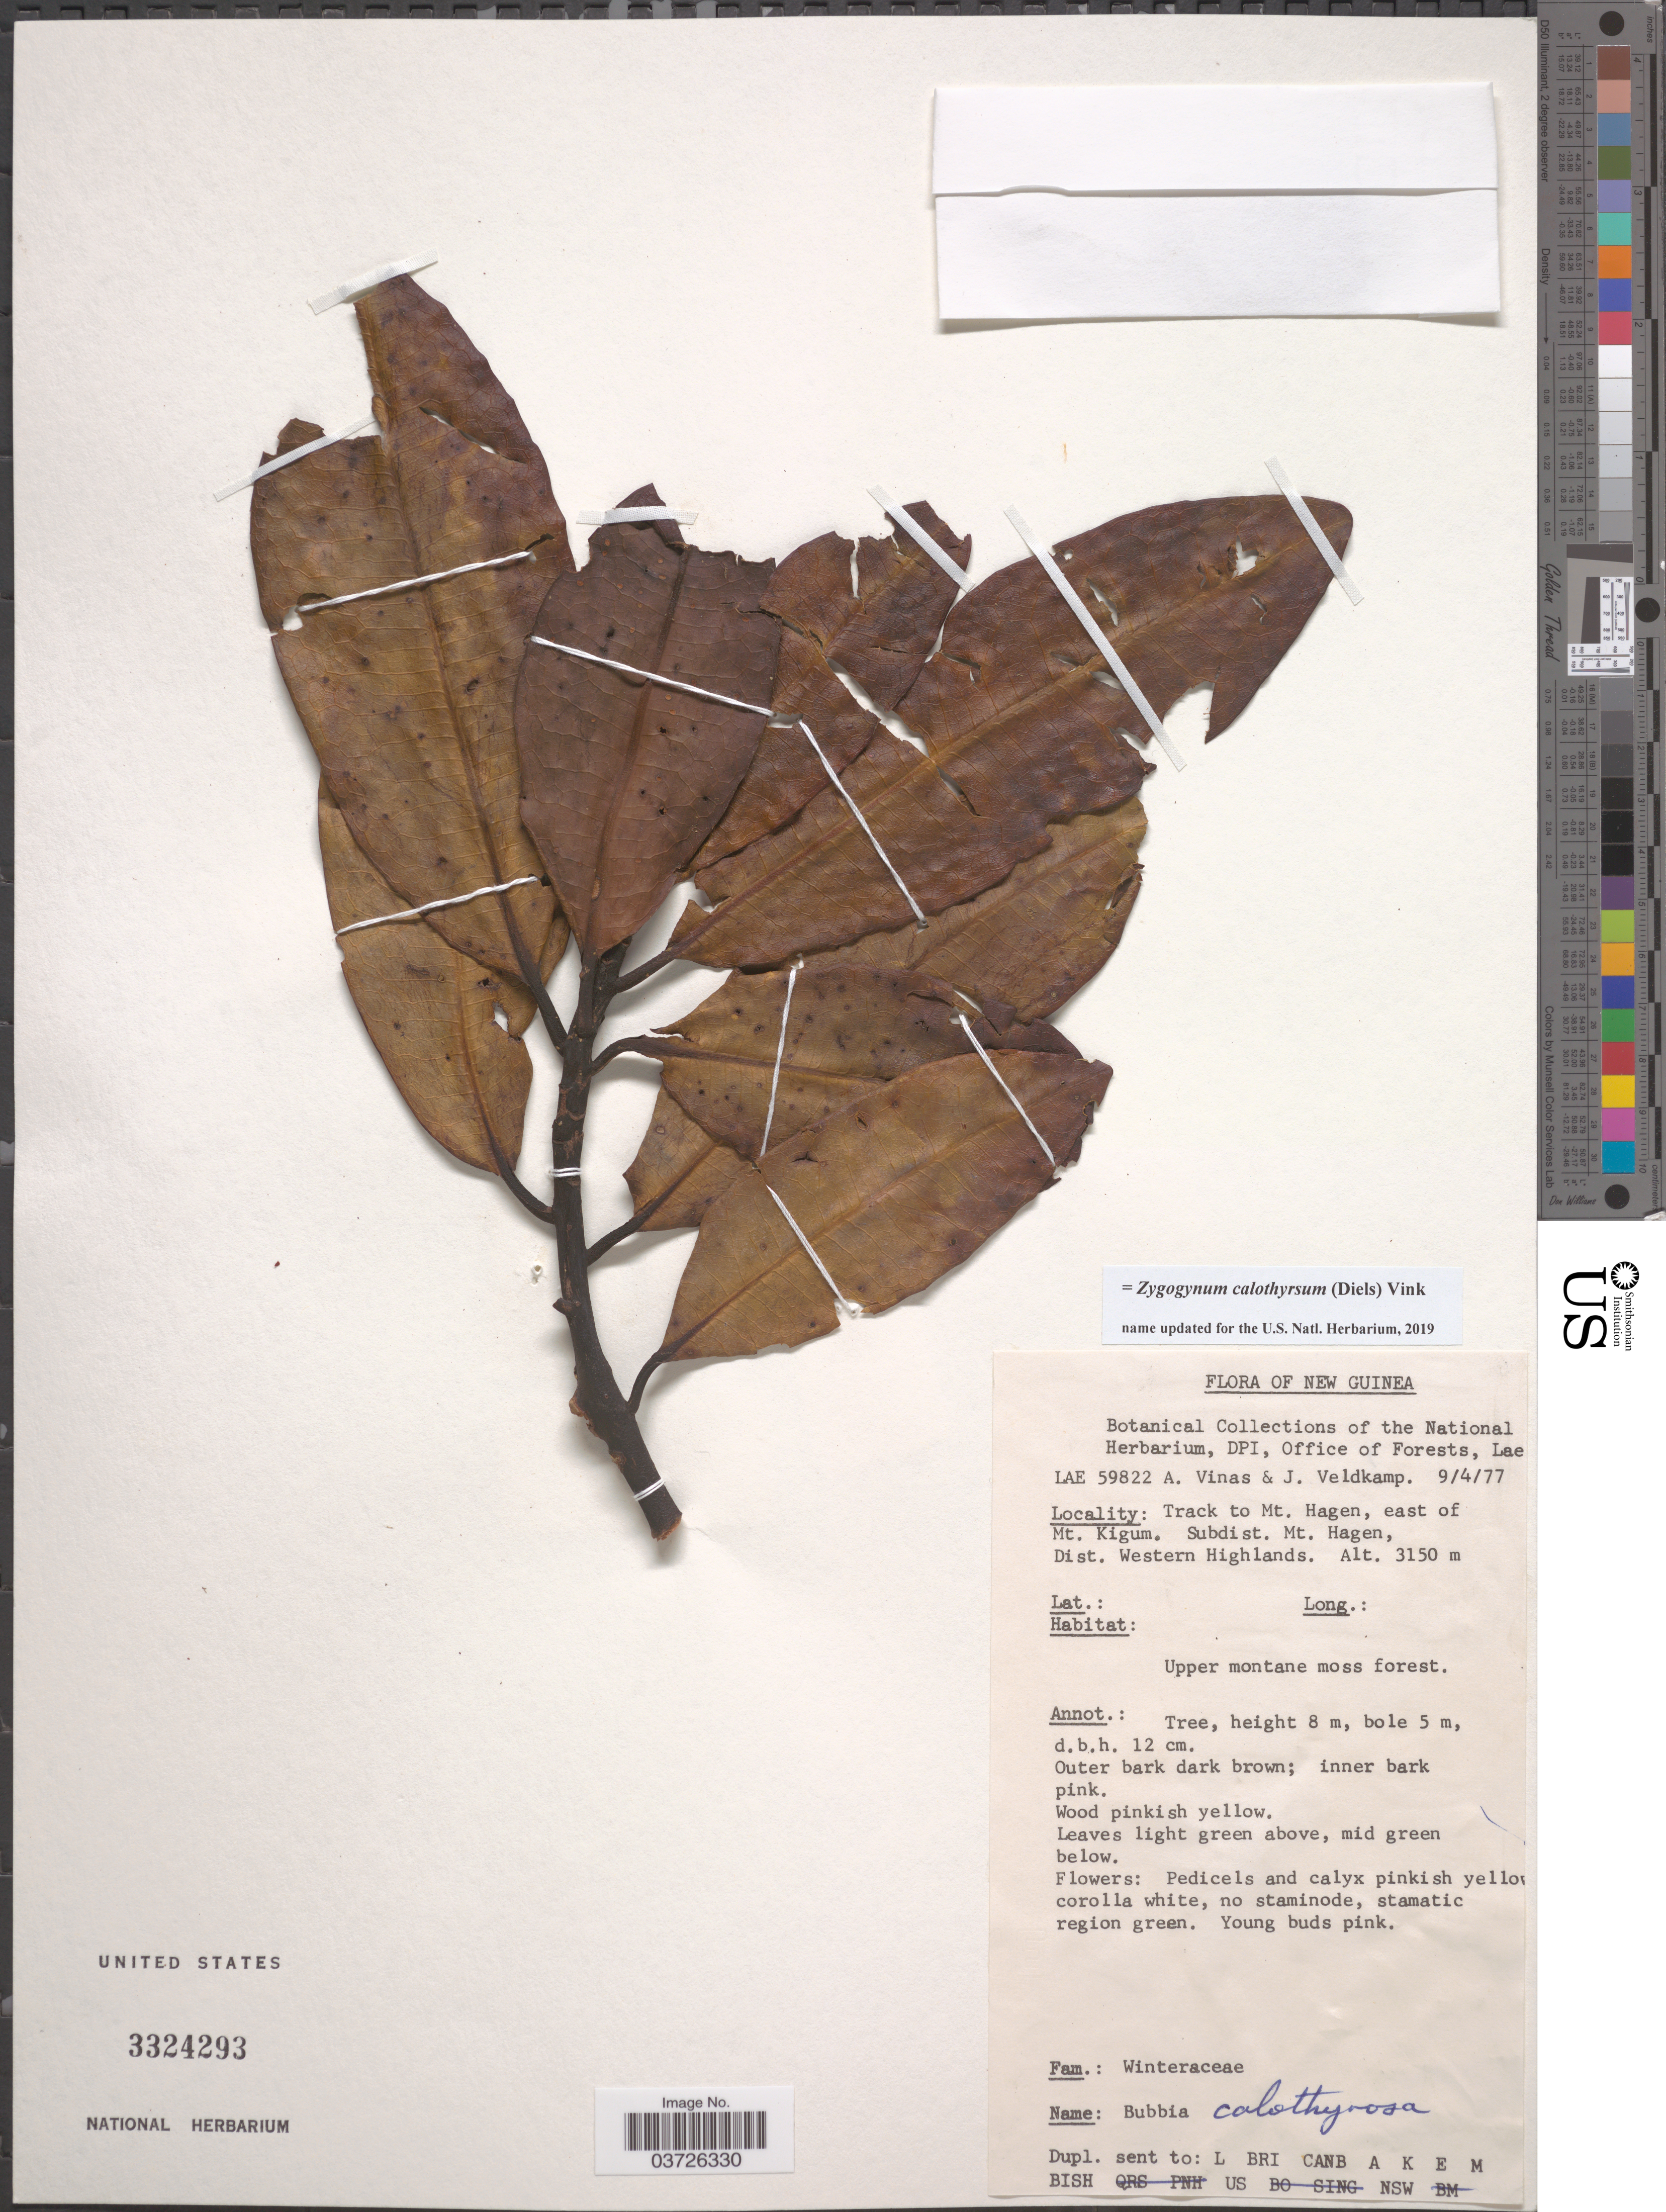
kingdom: Plantae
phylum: Tracheophyta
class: Magnoliopsida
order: Canellales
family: Winteraceae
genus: Zygogynum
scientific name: Zygogynum calothyrsum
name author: (Diels) Vink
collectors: A. Vinas & J. F. Veldkamp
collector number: LAE 59822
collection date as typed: Transcribed d/m/y: 9/4/77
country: Papua New Guinea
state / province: Western Highlands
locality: New Guinea. Track to Mt. Hagen, east of Mt. Kigum. Subdist. Mt. Hagen, Dist. Western Highlands.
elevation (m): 3150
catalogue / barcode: US 3324293